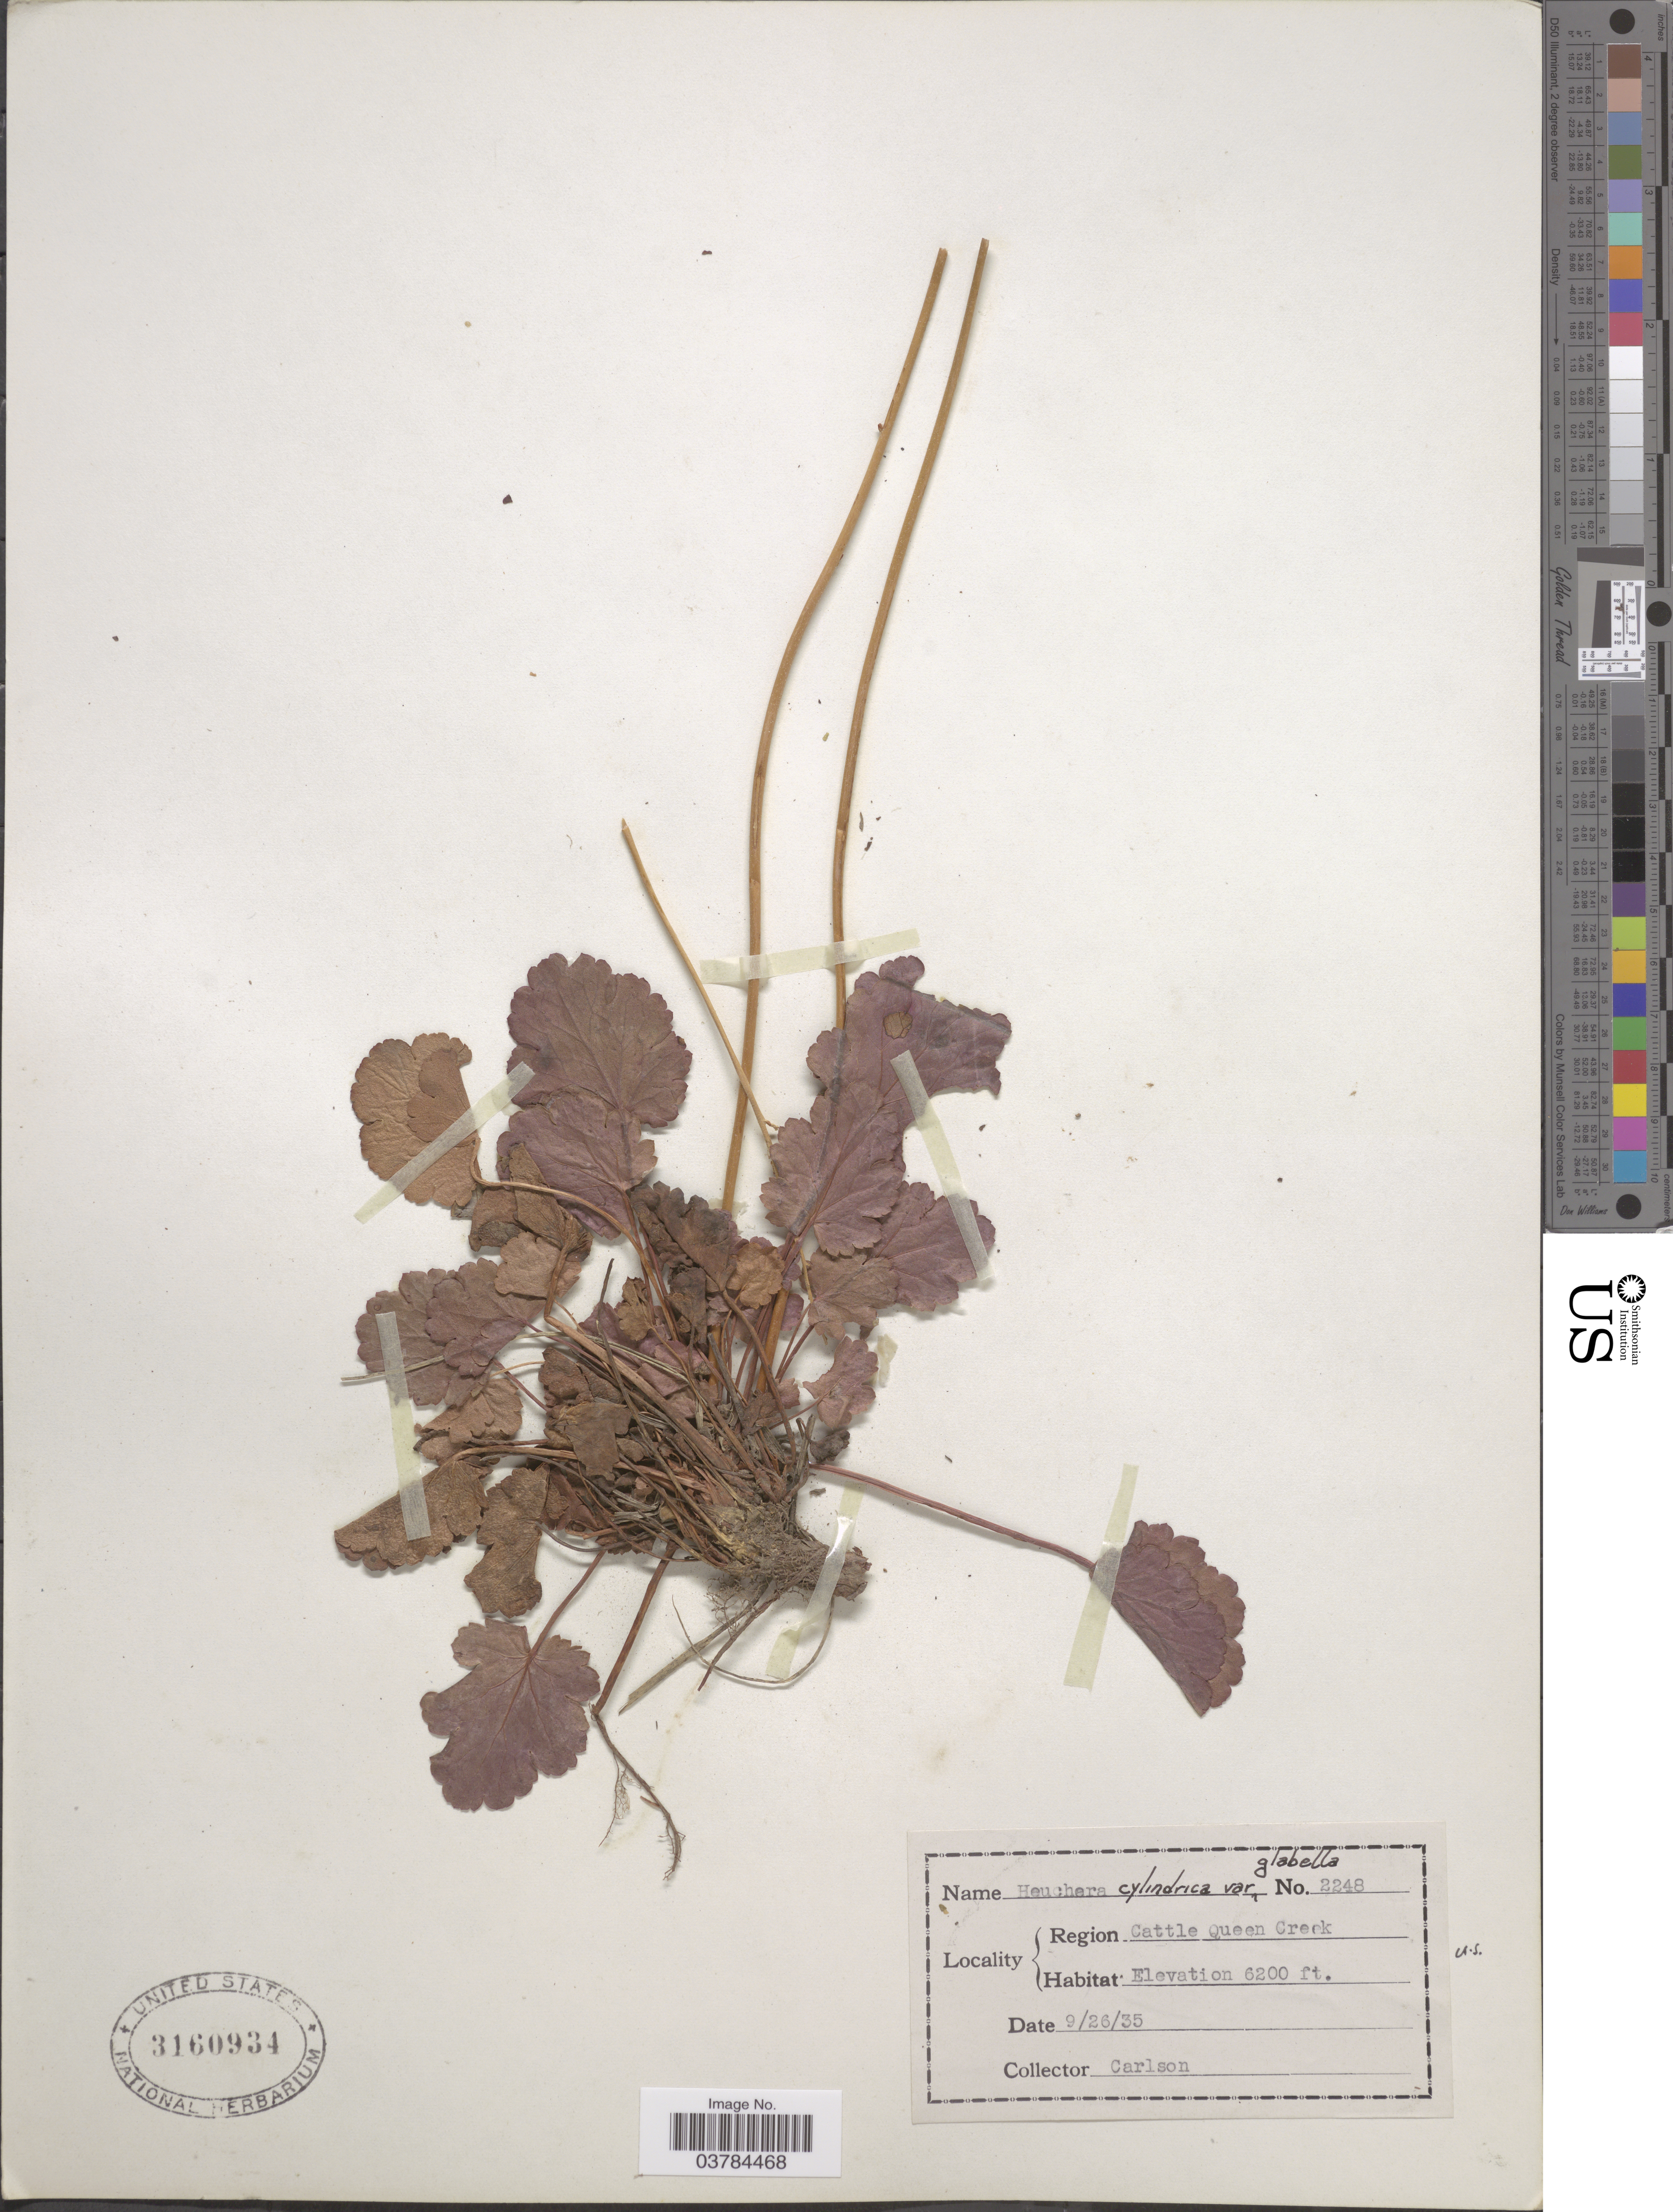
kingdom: Plantae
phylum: Tracheophyta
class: Magnoliopsida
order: Saxifragales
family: Saxifragaceae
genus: Heuchera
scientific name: Heuchera glabella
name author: Torr. & A. Gray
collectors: -. Carlson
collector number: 2248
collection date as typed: Transcribed d/m/y: 26/9/35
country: United States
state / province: Montana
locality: Region Cattle Queen Creek.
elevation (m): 1890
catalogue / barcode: US 3160934